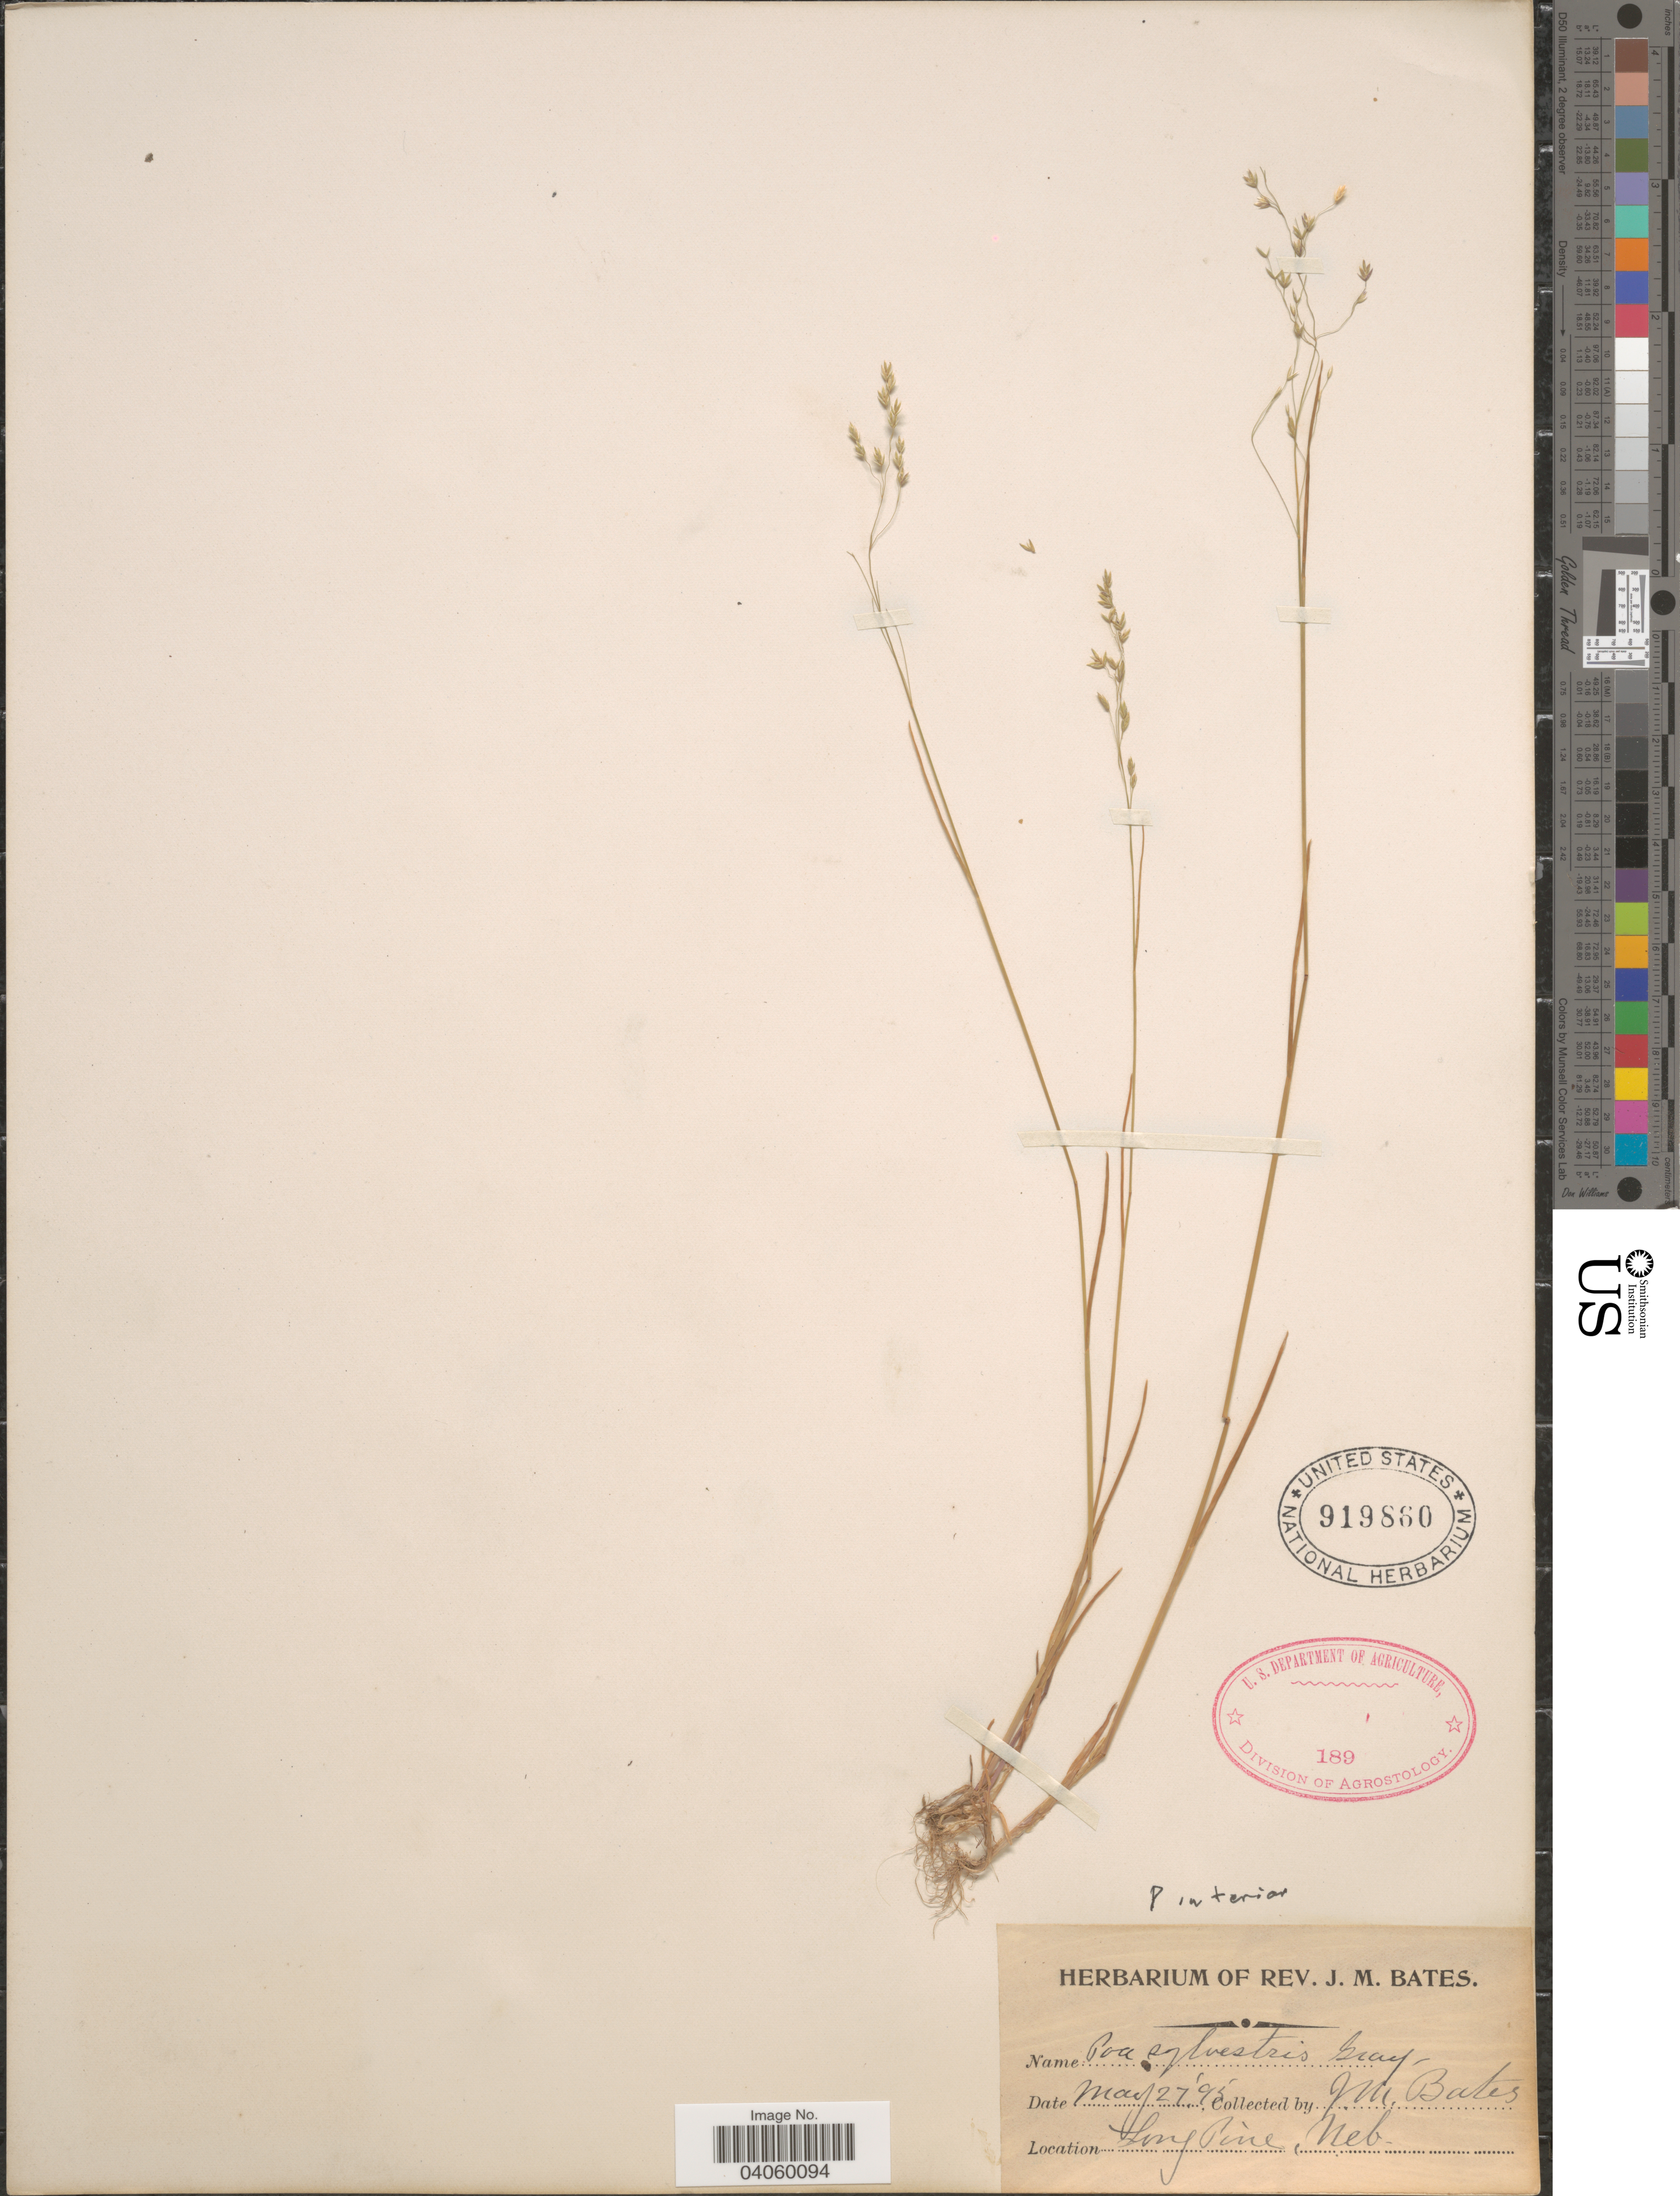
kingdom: Plantae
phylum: Tracheophyta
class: Liliopsida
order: Poales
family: Poaceae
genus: Poa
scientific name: Poa interior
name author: Rydb.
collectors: J. Bates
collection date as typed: Transcribed d/m/y: 27/5/95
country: United States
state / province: Nebraska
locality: Long Pine.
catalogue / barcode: US 919860